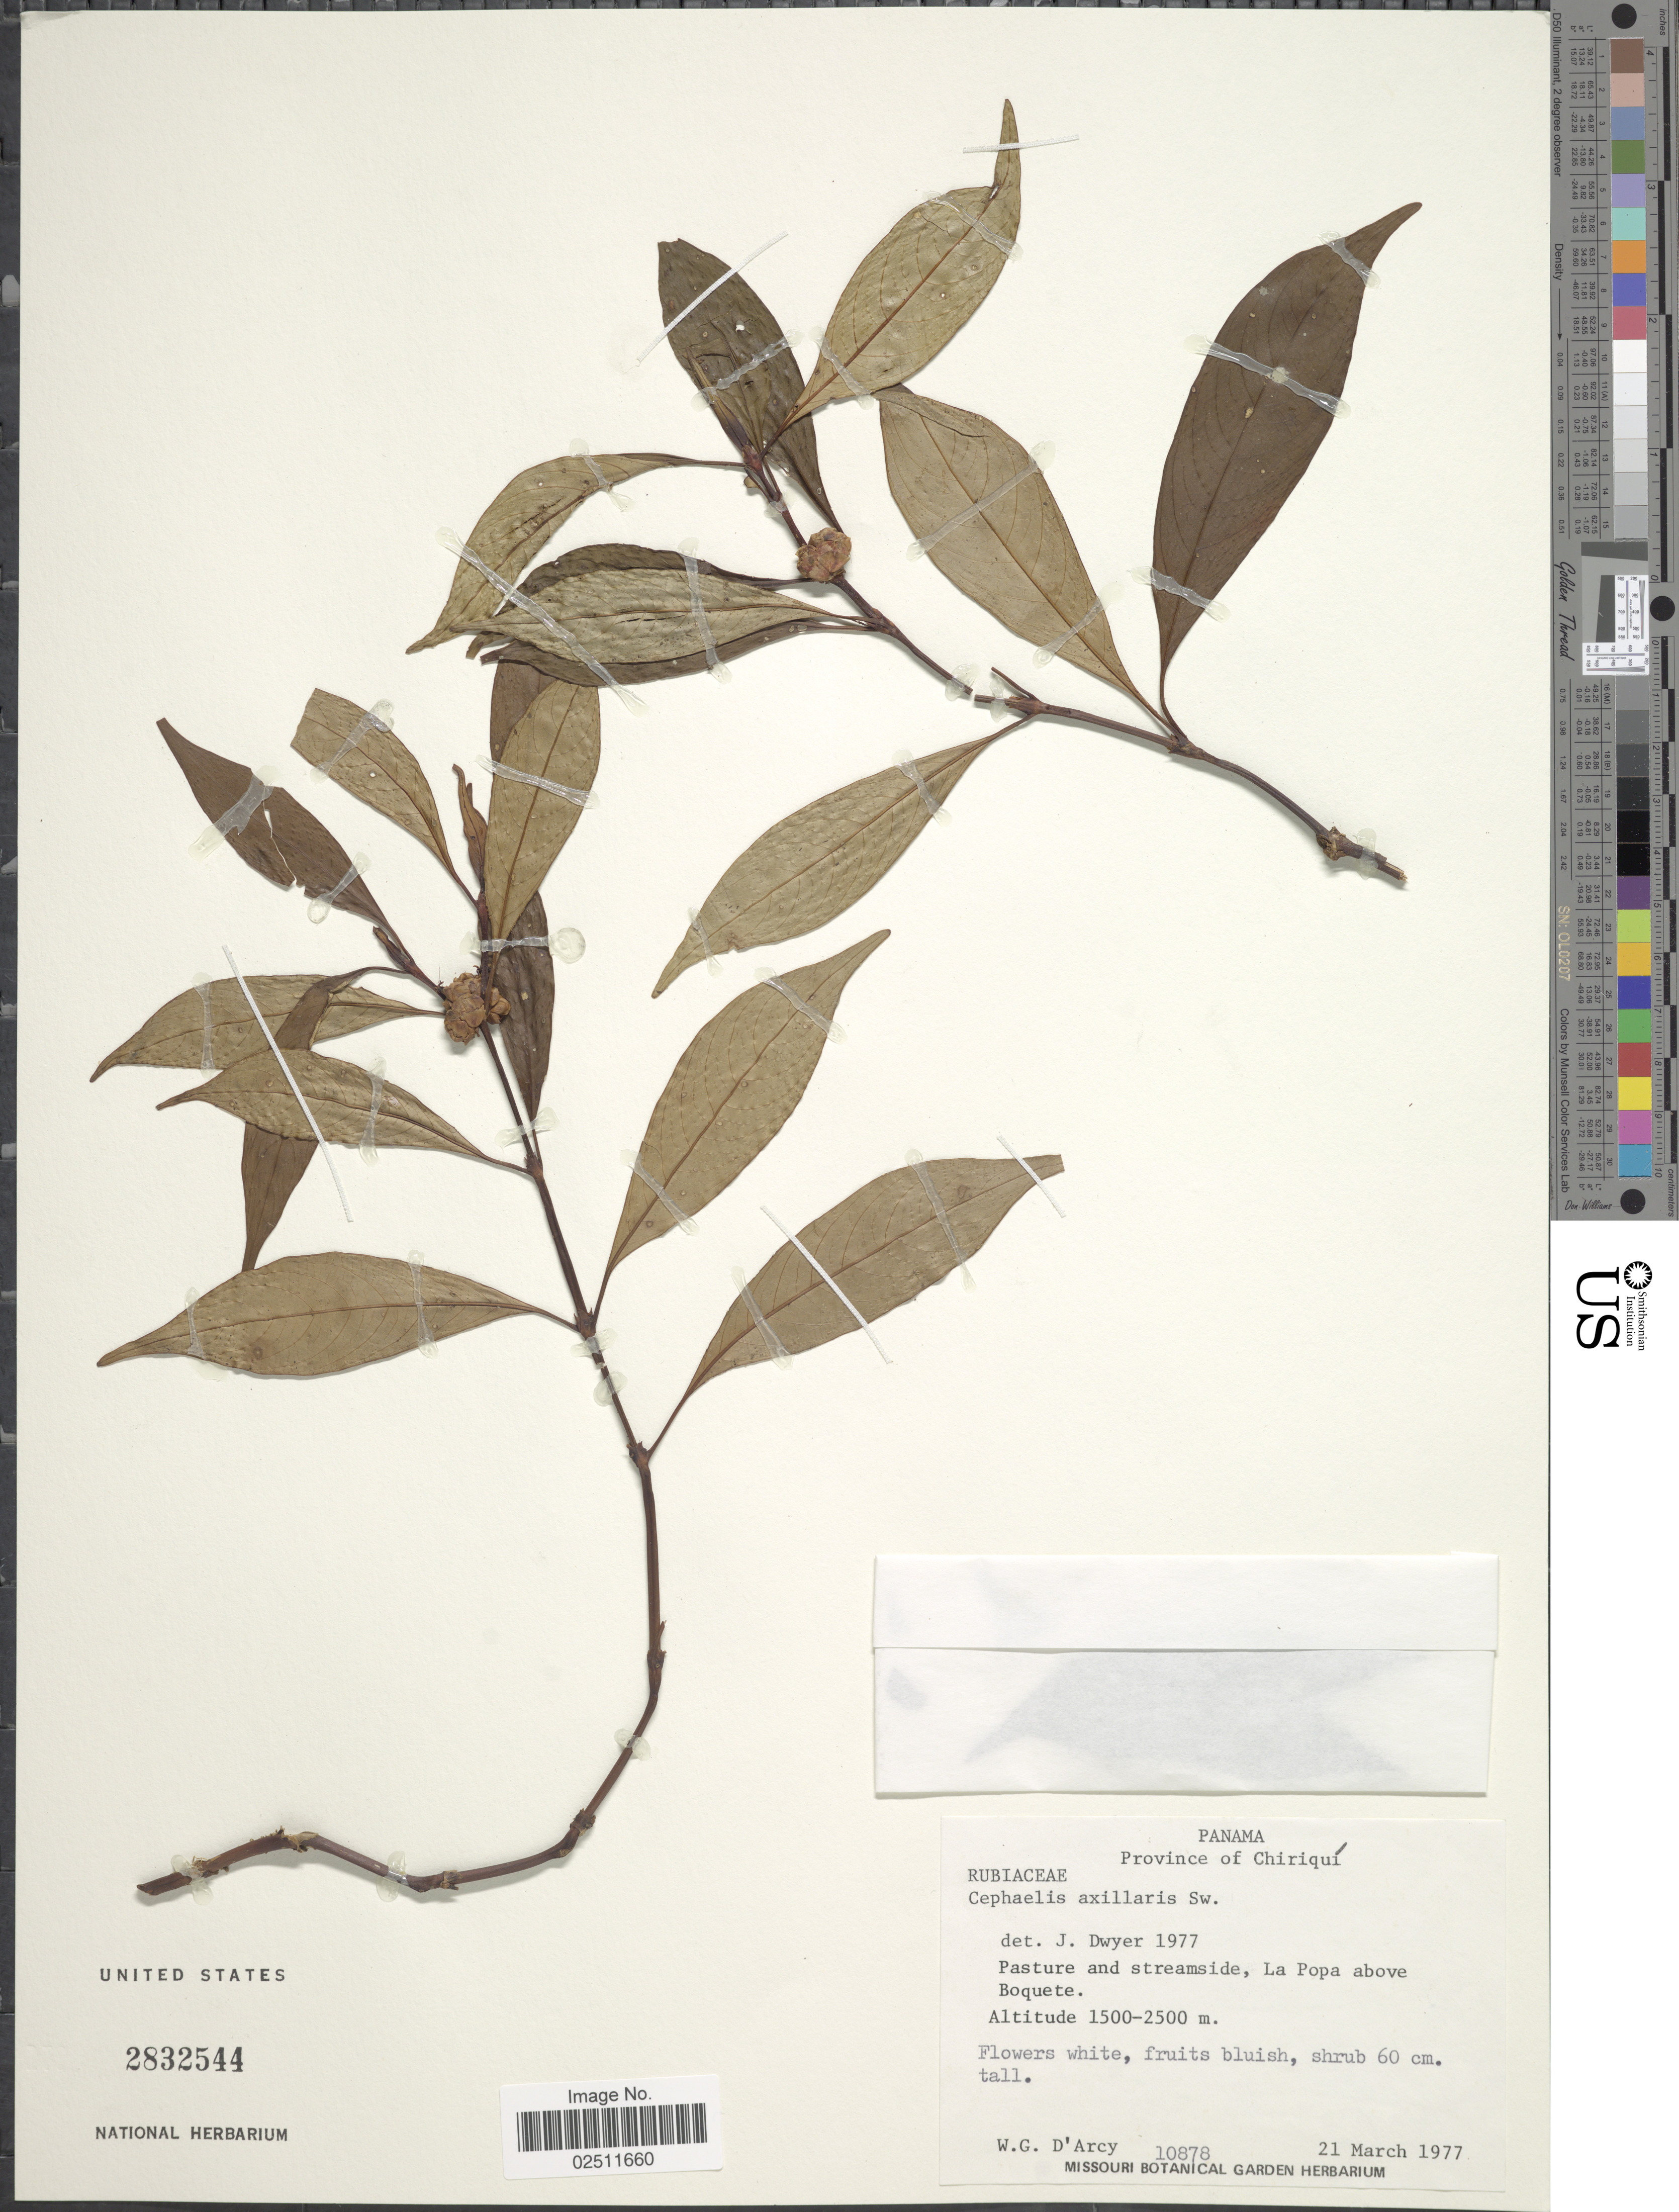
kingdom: Plantae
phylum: Tracheophyta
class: Magnoliopsida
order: Gentianales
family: Rubiaceae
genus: Psychotria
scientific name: Psychotria aubletiana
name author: Steyerm.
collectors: W. G. D'Arcy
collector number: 10878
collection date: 1977-03-21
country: Panama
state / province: Chiriqui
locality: Pasture and streamside, La Popa above Boquete.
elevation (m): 1500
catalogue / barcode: US 2832544